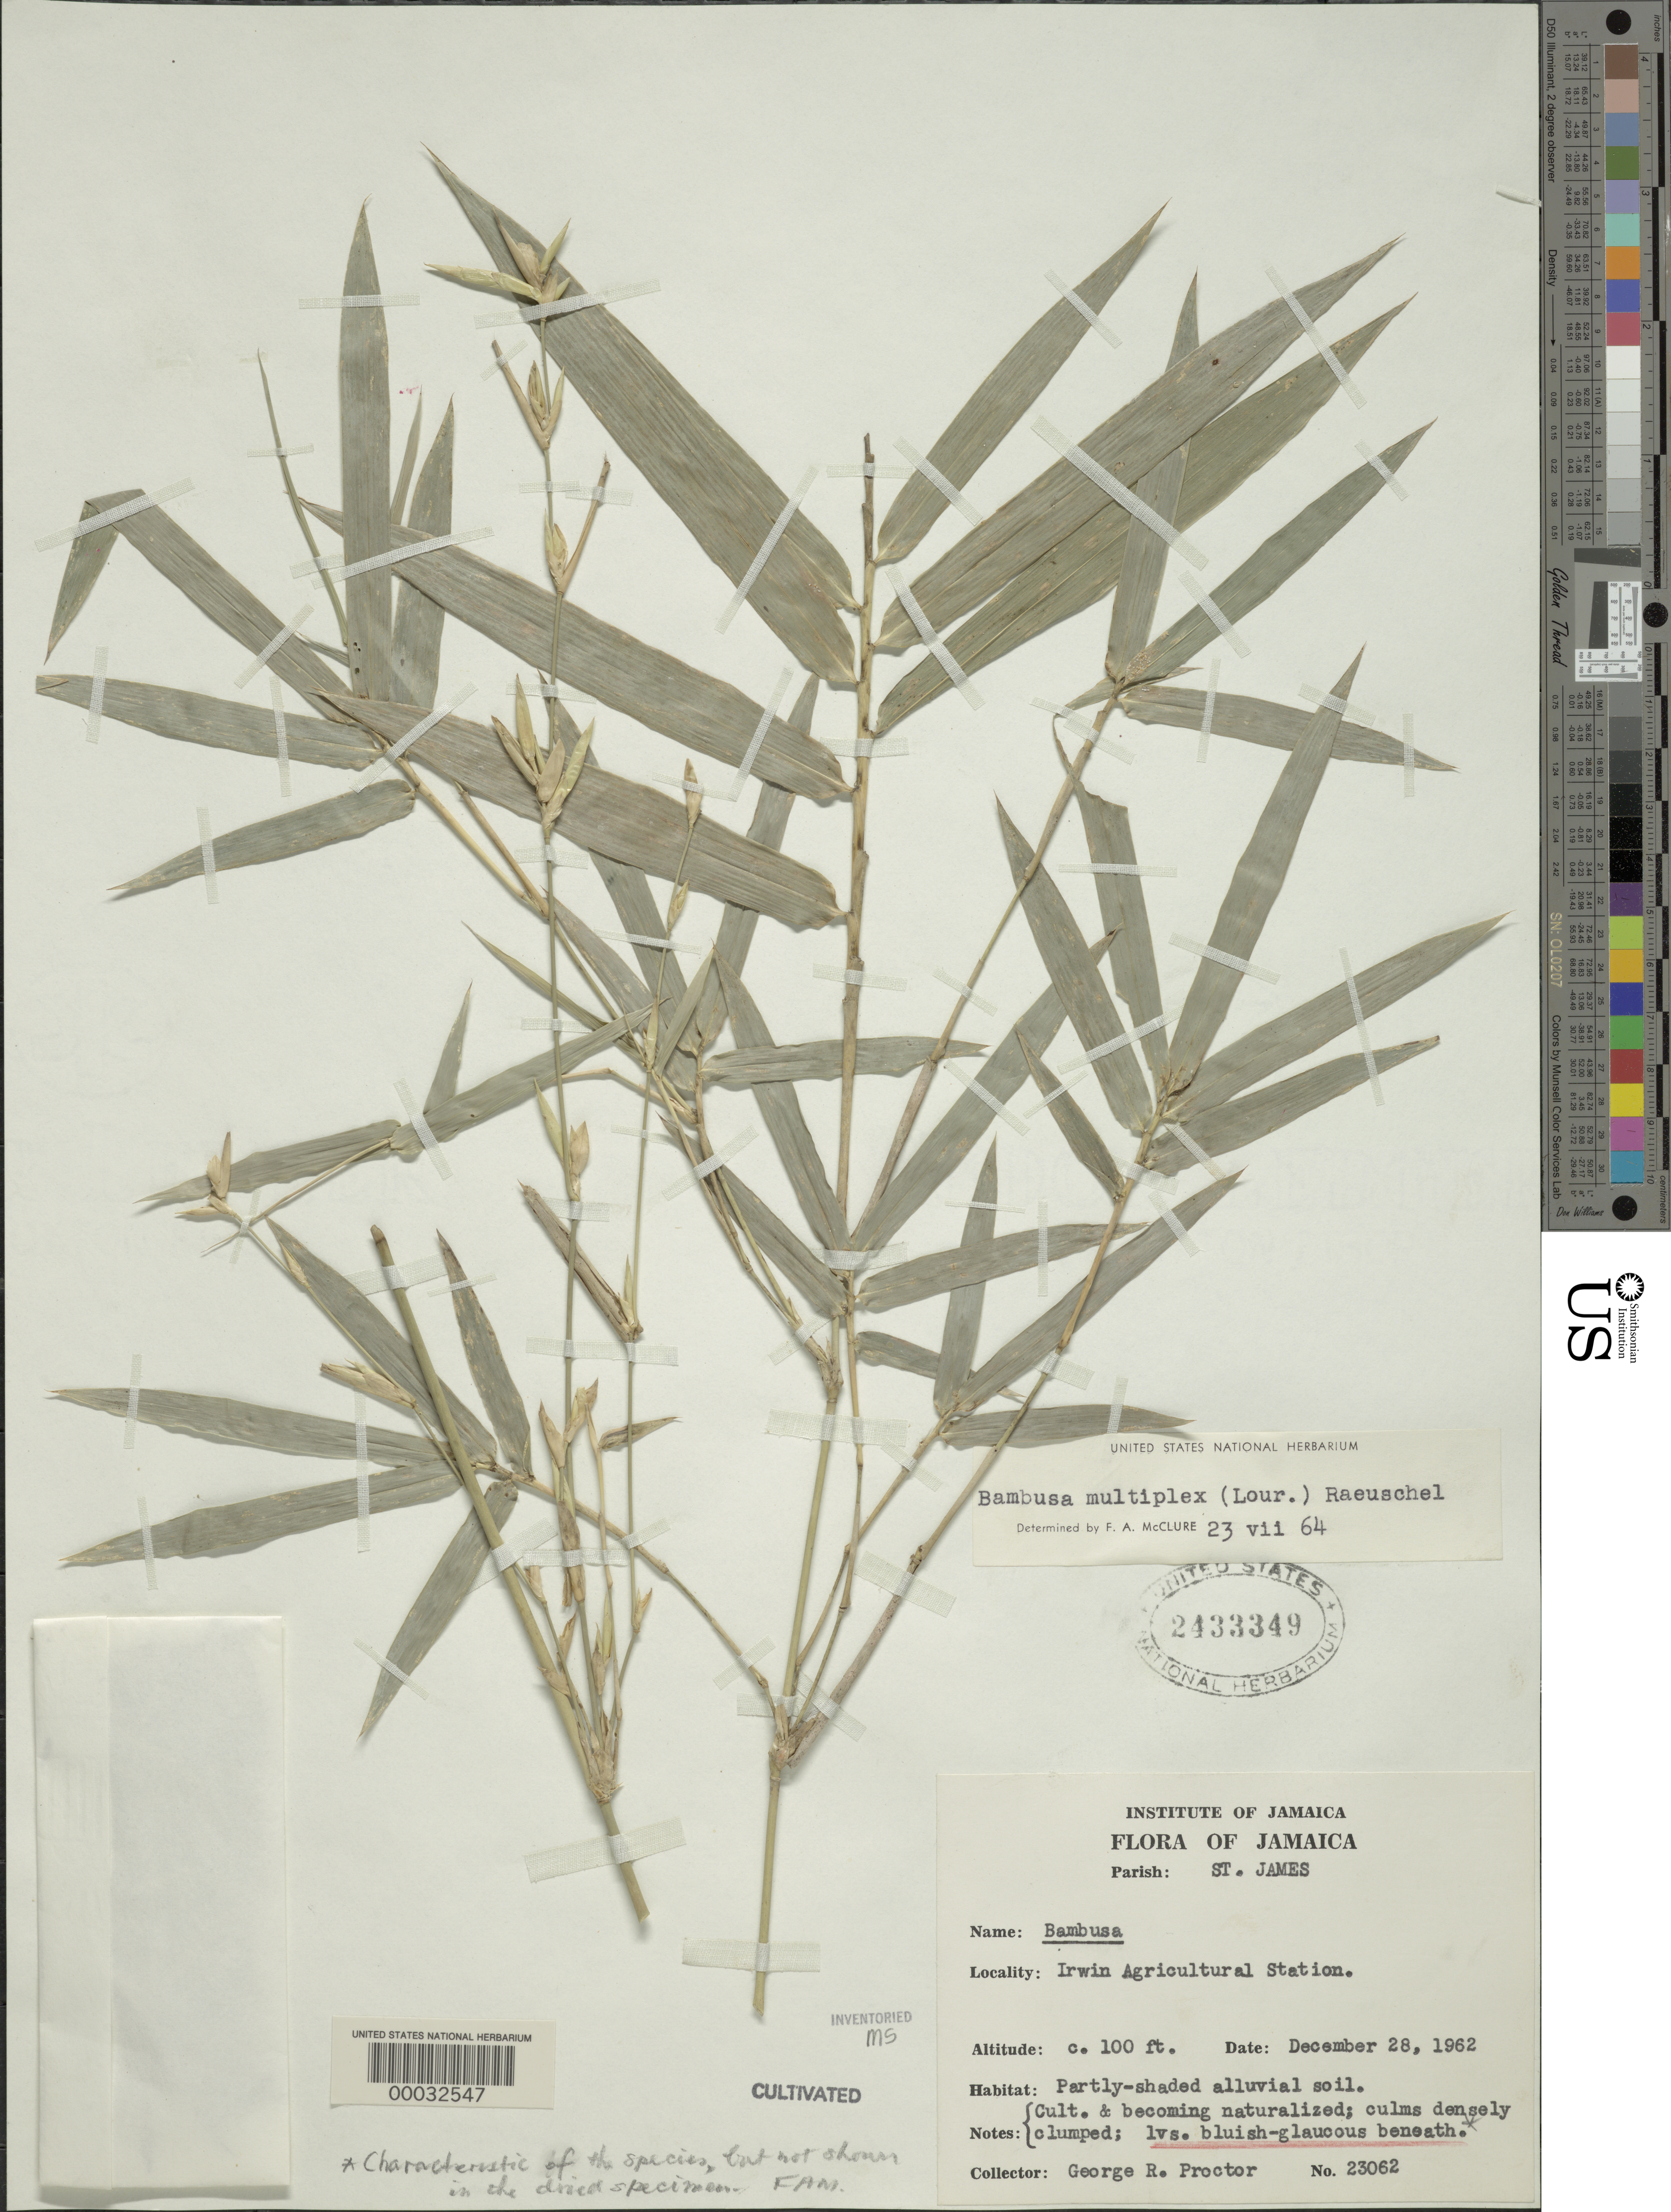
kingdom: Plantae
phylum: Tracheophyta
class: Liliopsida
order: Poales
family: Poaceae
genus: Bambusa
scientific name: Bambusa multiplex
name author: (Lour.) Raeusch. ex Schult. & Schult. f.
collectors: G. R. Proctor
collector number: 23062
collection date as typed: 28 Dec 1962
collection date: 1962-12-28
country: Jamaica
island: Greater Antilles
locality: Irwin agricultural station-st. james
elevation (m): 31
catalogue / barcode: US 2433349